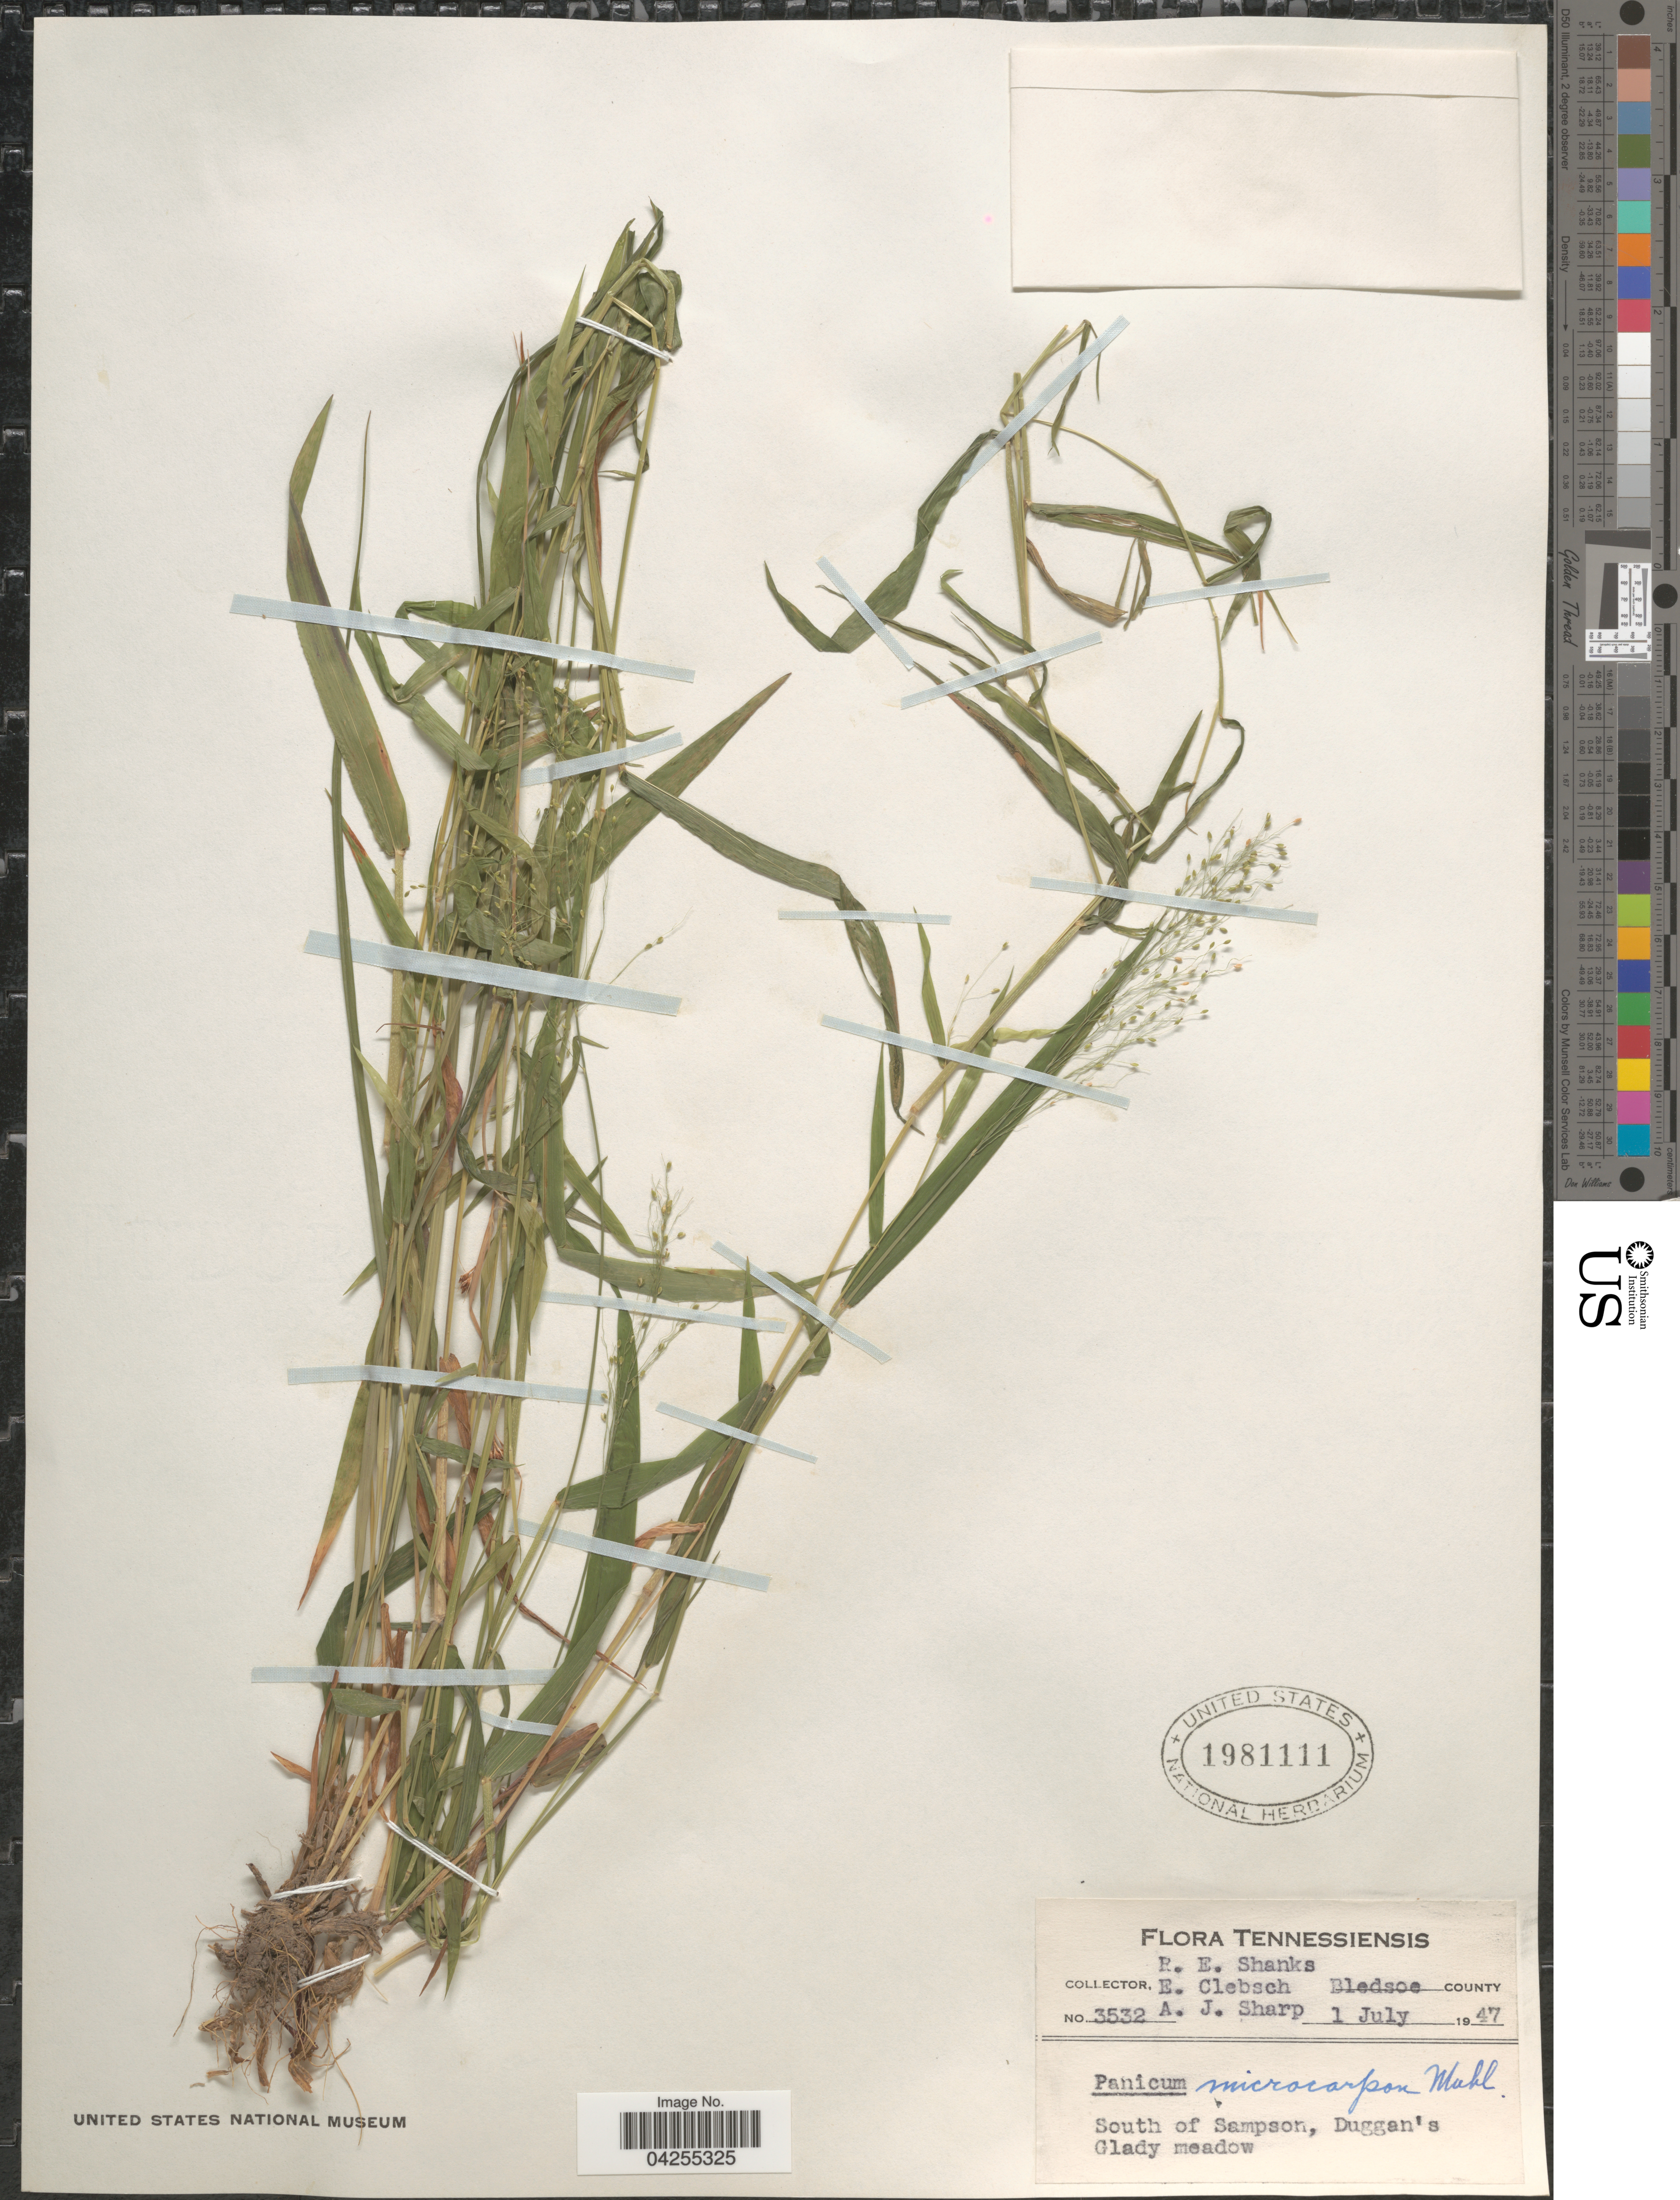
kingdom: Plantae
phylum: Tracheophyta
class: Liliopsida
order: Poales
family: Poaceae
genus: Dichanthelium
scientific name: Dichanthelium dichotomum var. dichotomum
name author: (L.) Gould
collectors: R. Shanks, E. Clebsch & A. J. Sharp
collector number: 3532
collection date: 1947-07-01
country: United States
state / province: Tennessee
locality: Bledsoe County. S of Sampson, Duggan's Glady meadow.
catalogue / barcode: US 1981111